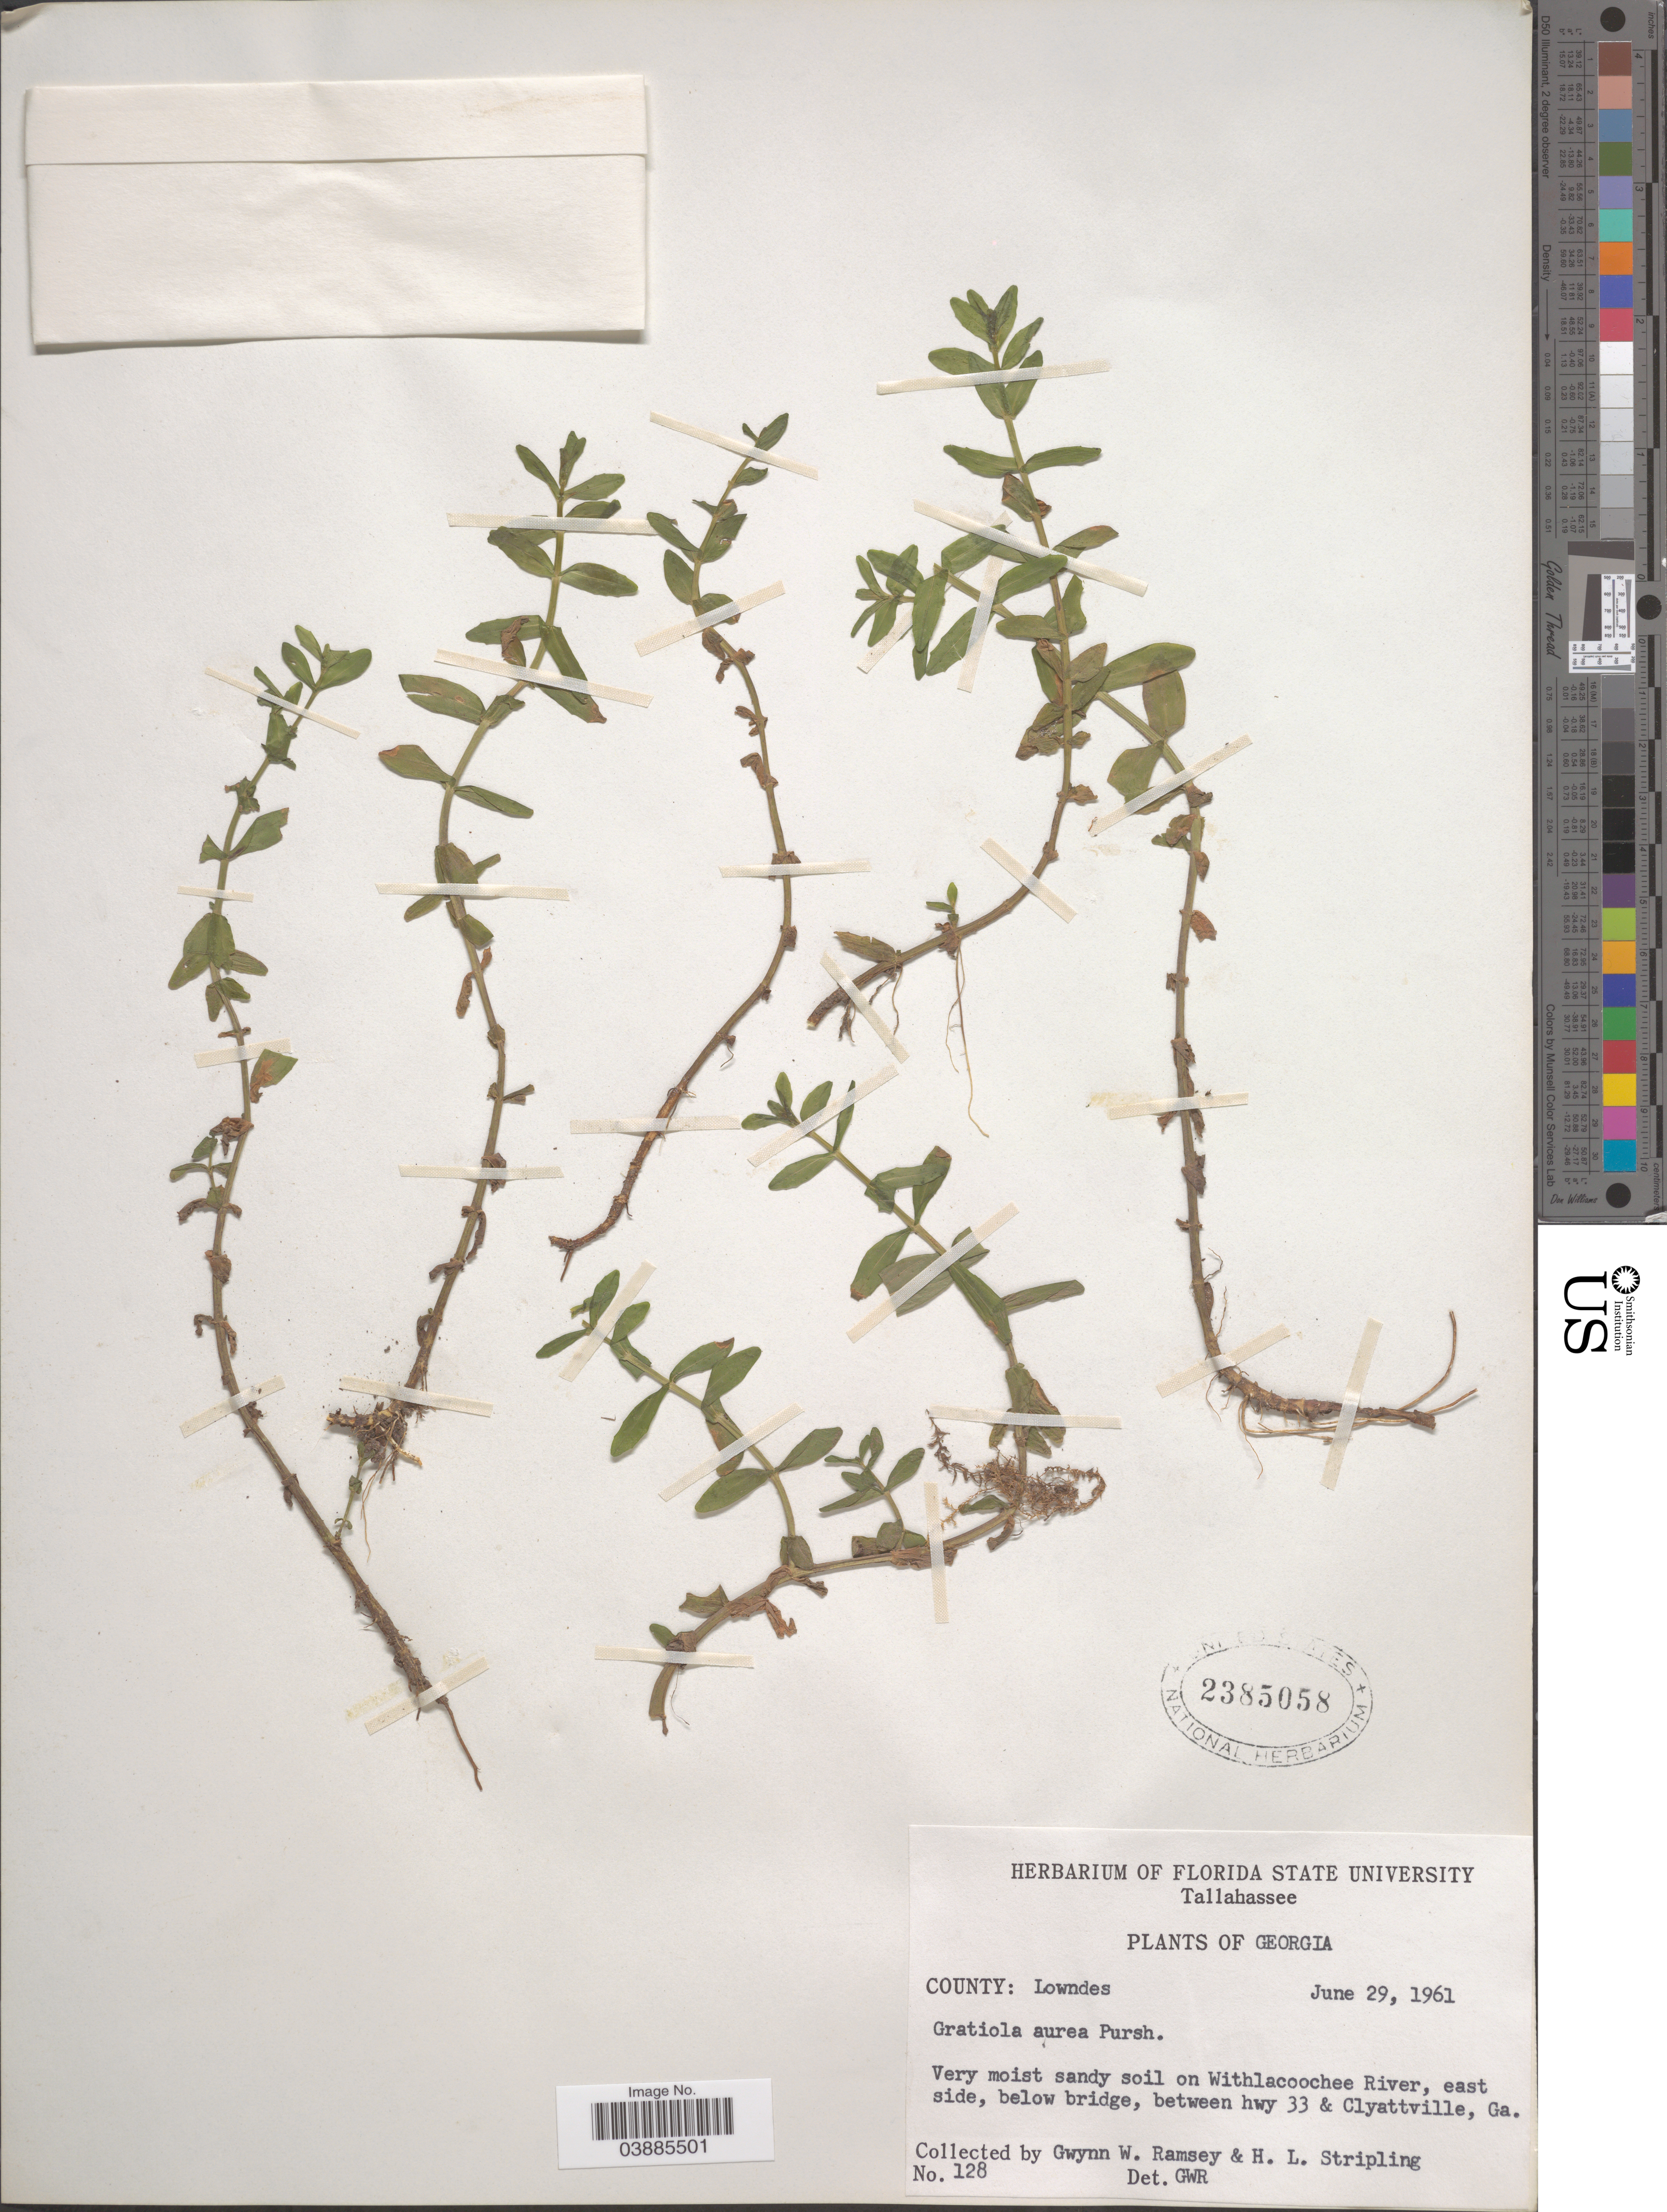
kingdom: Plantae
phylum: Tracheophyta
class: Magnoliopsida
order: Lamiales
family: Plantaginaceae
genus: Gratiola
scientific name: Gratiola aurea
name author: Pursh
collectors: G. Ramsey & H. Stripling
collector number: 128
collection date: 1961-06-29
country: United States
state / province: Georgia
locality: Tallahassee. On Withlacoochee River, east side, below ridge, between hwy 33 & Clyattville.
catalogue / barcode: US 2385058